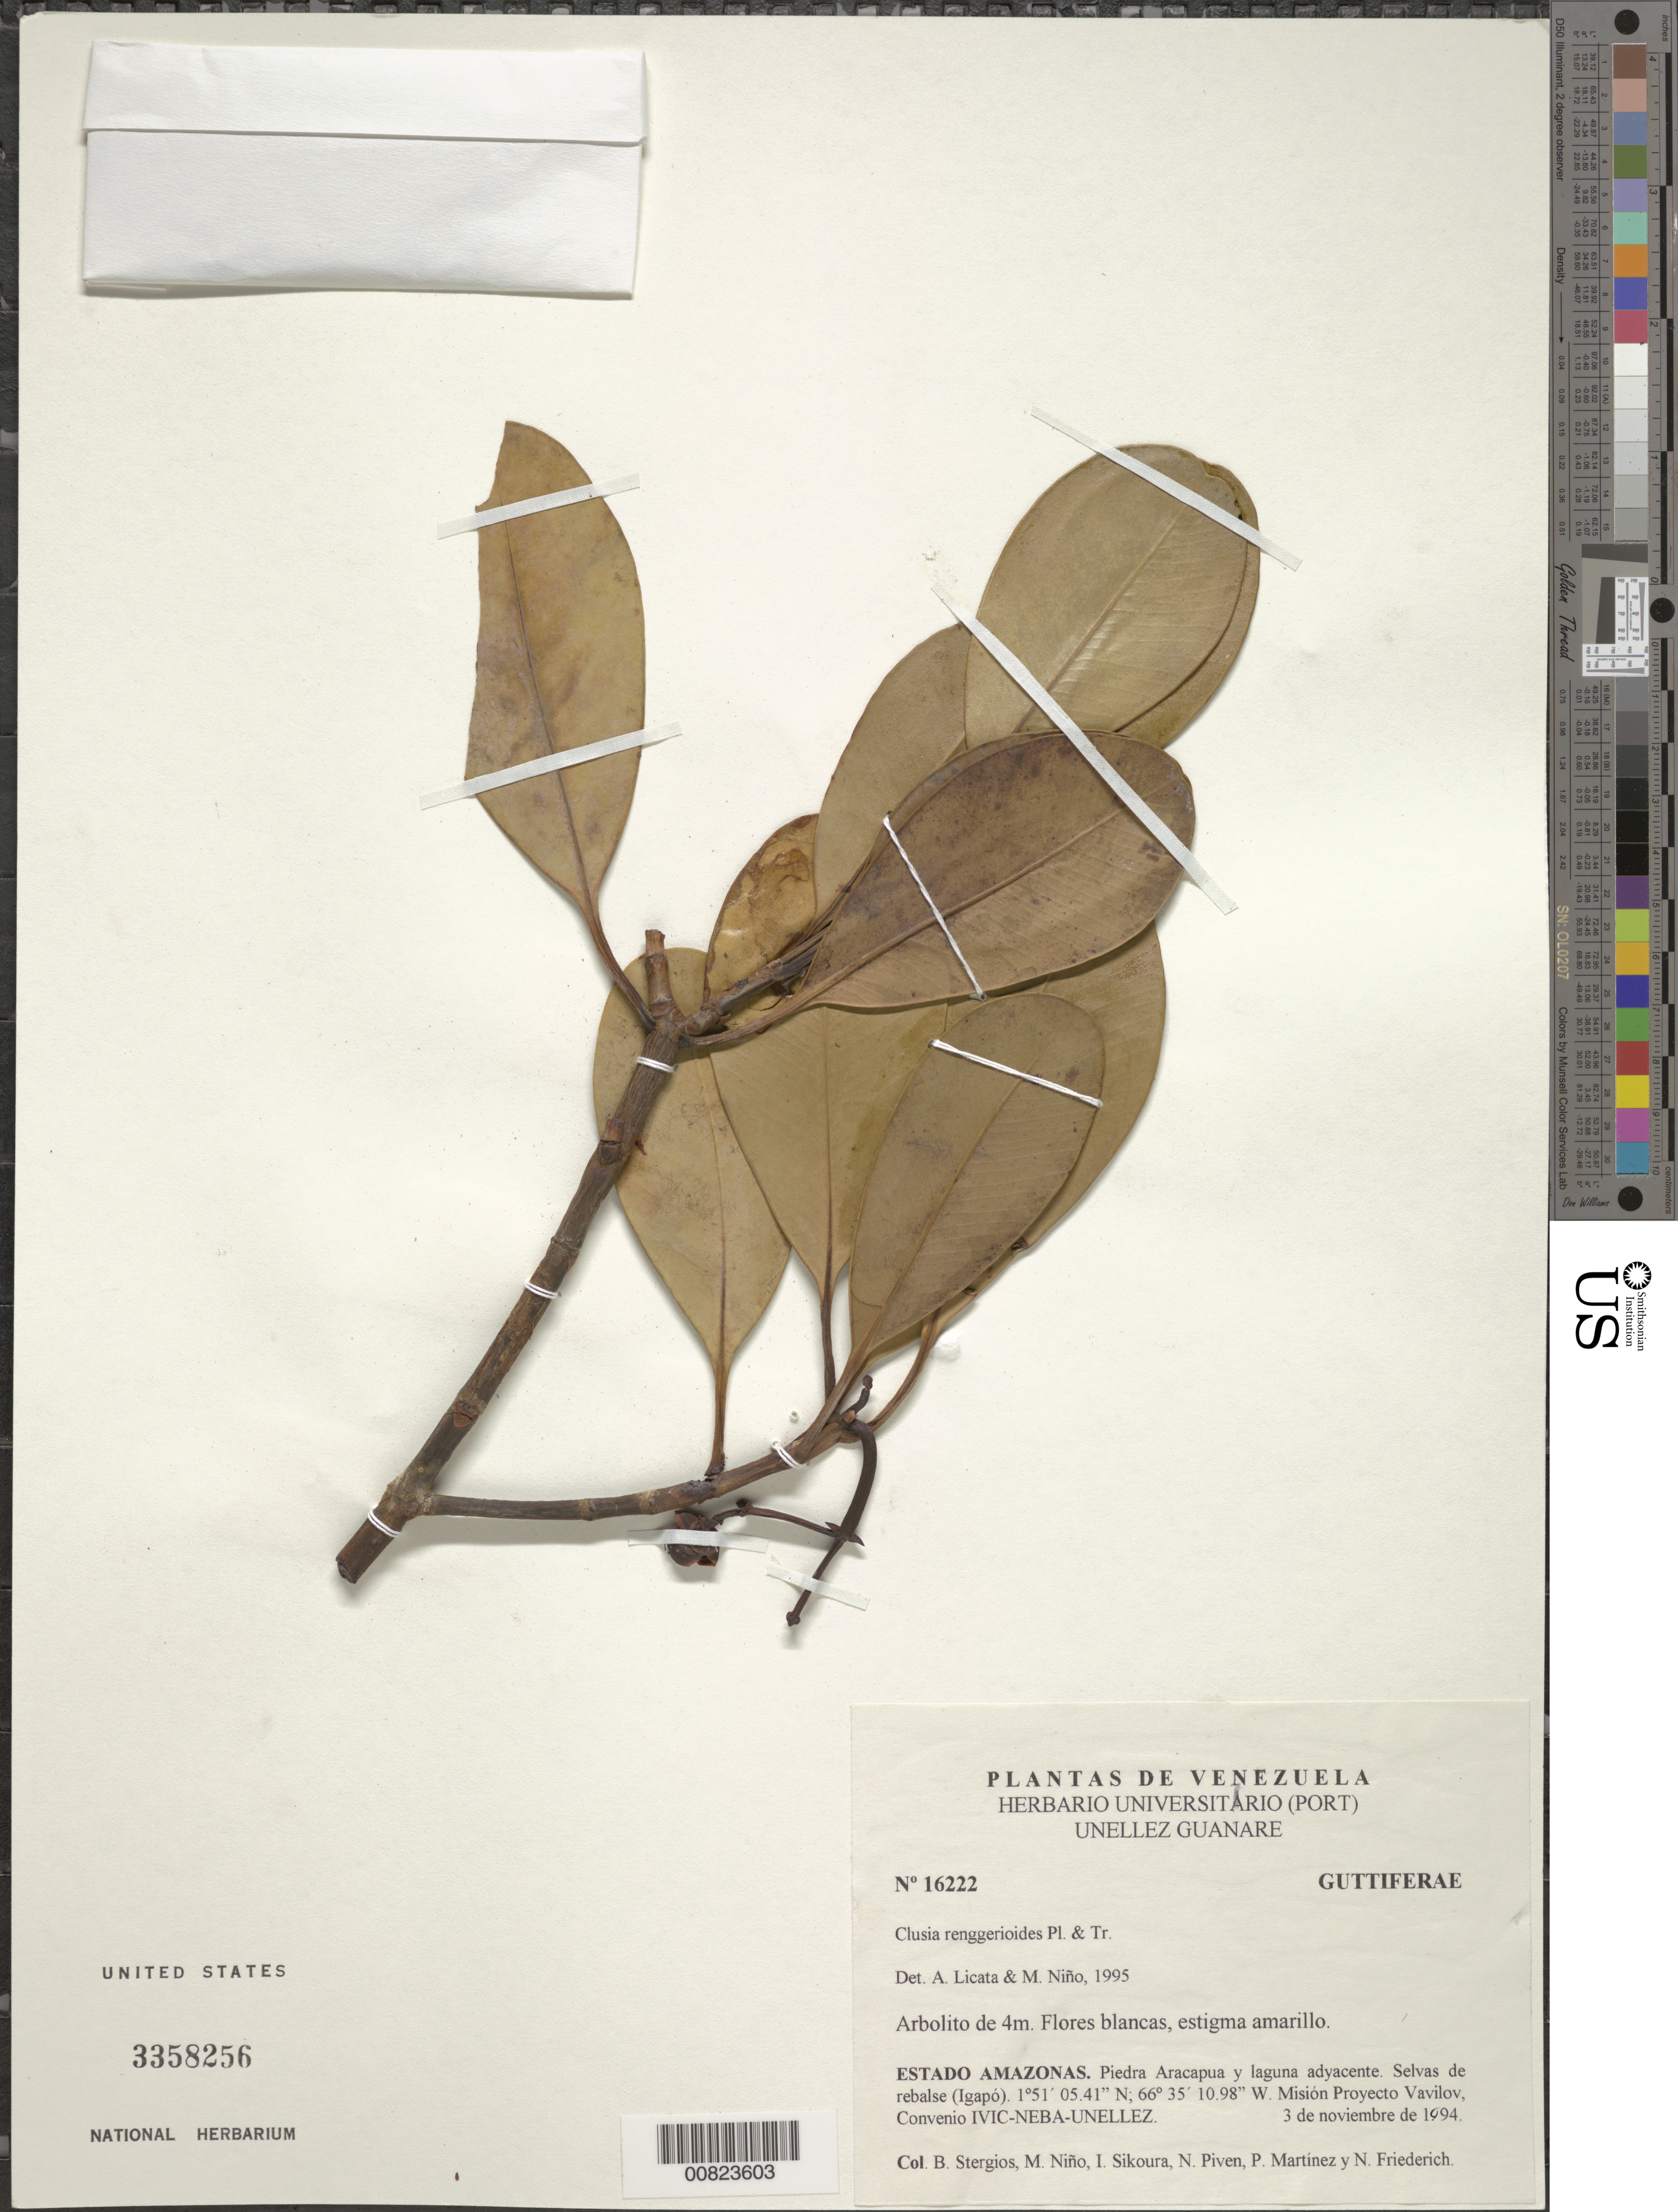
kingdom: Plantae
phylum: Tracheophyta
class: Magnoliopsida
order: Malpighiales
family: Clusiaceae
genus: Clusia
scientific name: Clusia renggerioides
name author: Planch. & Triana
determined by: Licata, A.; Niño, S. M.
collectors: B. G. Stergios, S. M. Niño, I. Sikoura, N. Piven, P. Martinez & N. Friederich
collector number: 16222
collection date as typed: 3-Nov-94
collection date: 1994-11-03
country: Venezuela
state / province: Amazonas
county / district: Río Negro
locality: Piedra Aracapua y laguna adyacente; Mision Proyecto Vavilov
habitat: Selvas de rebalse (Igapo)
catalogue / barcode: US 3358256